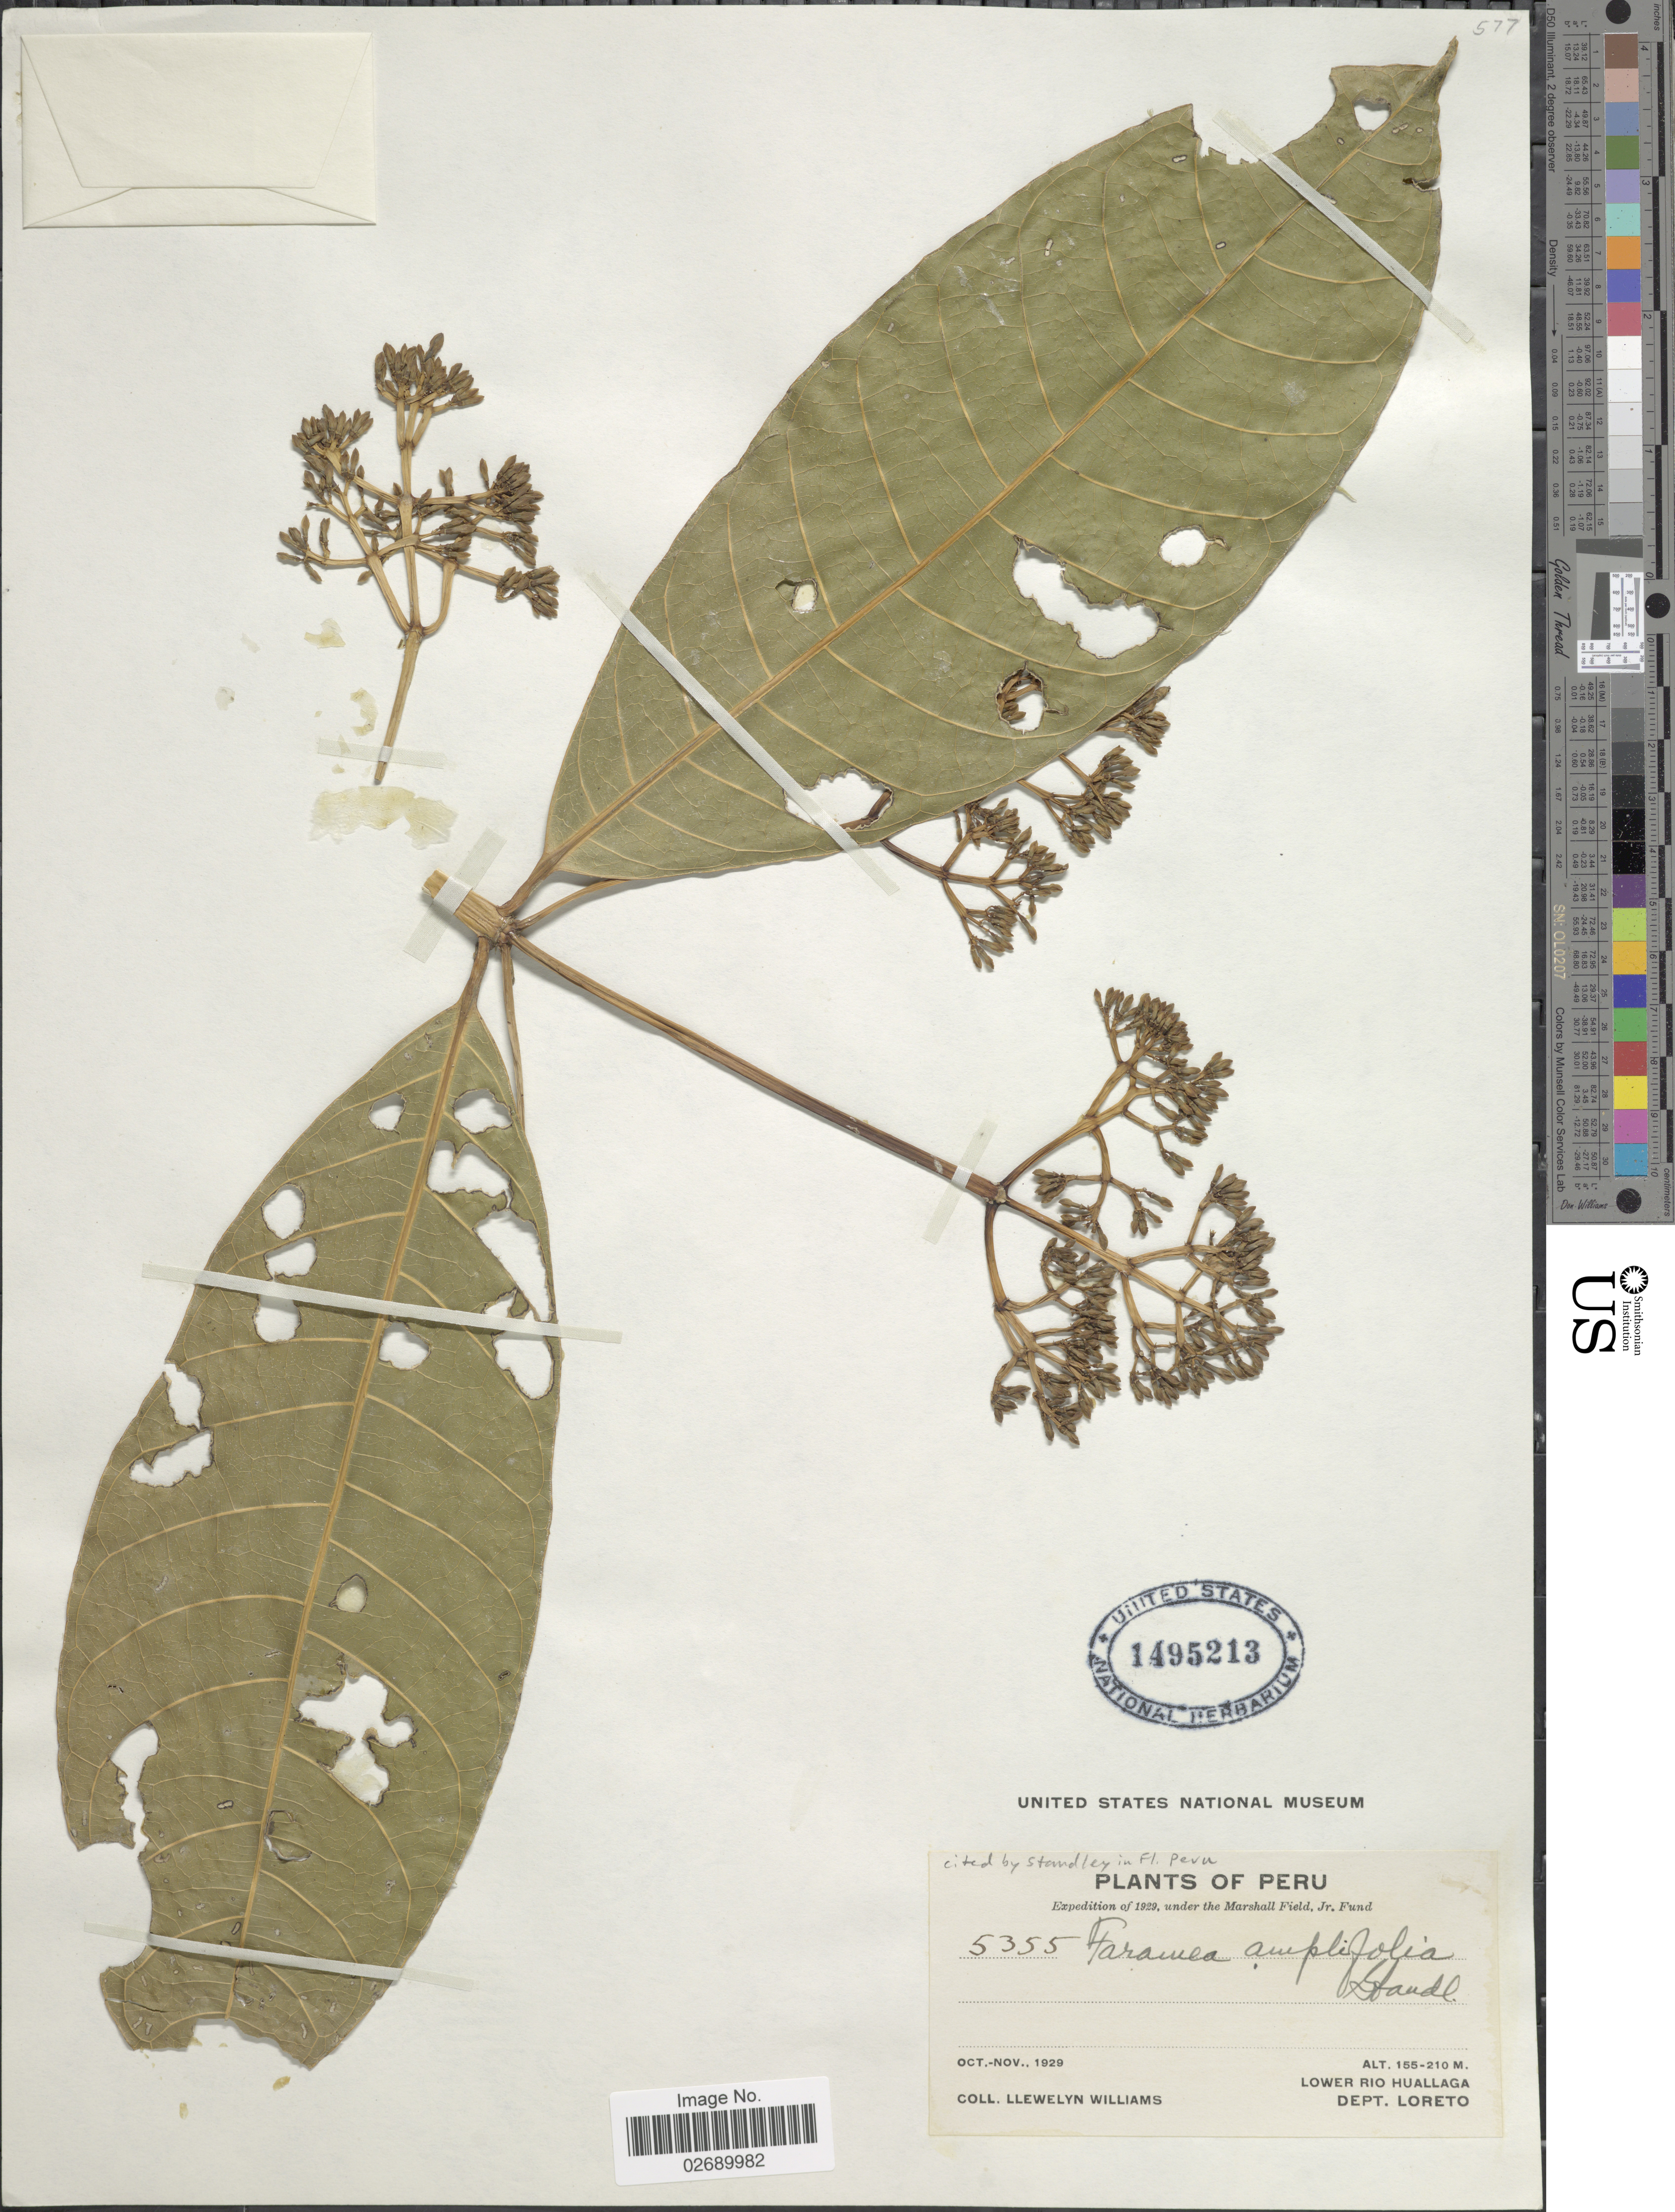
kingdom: Plantae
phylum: Tracheophyta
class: Magnoliopsida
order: Gentianales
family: Rubiaceae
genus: Faramea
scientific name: Faramea amplifolia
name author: Standl.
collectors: Ll. Williams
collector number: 5355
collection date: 1929-10/1929-11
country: Peru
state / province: Loreto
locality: Lower Rio Huallaga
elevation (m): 155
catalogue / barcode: US 1495213